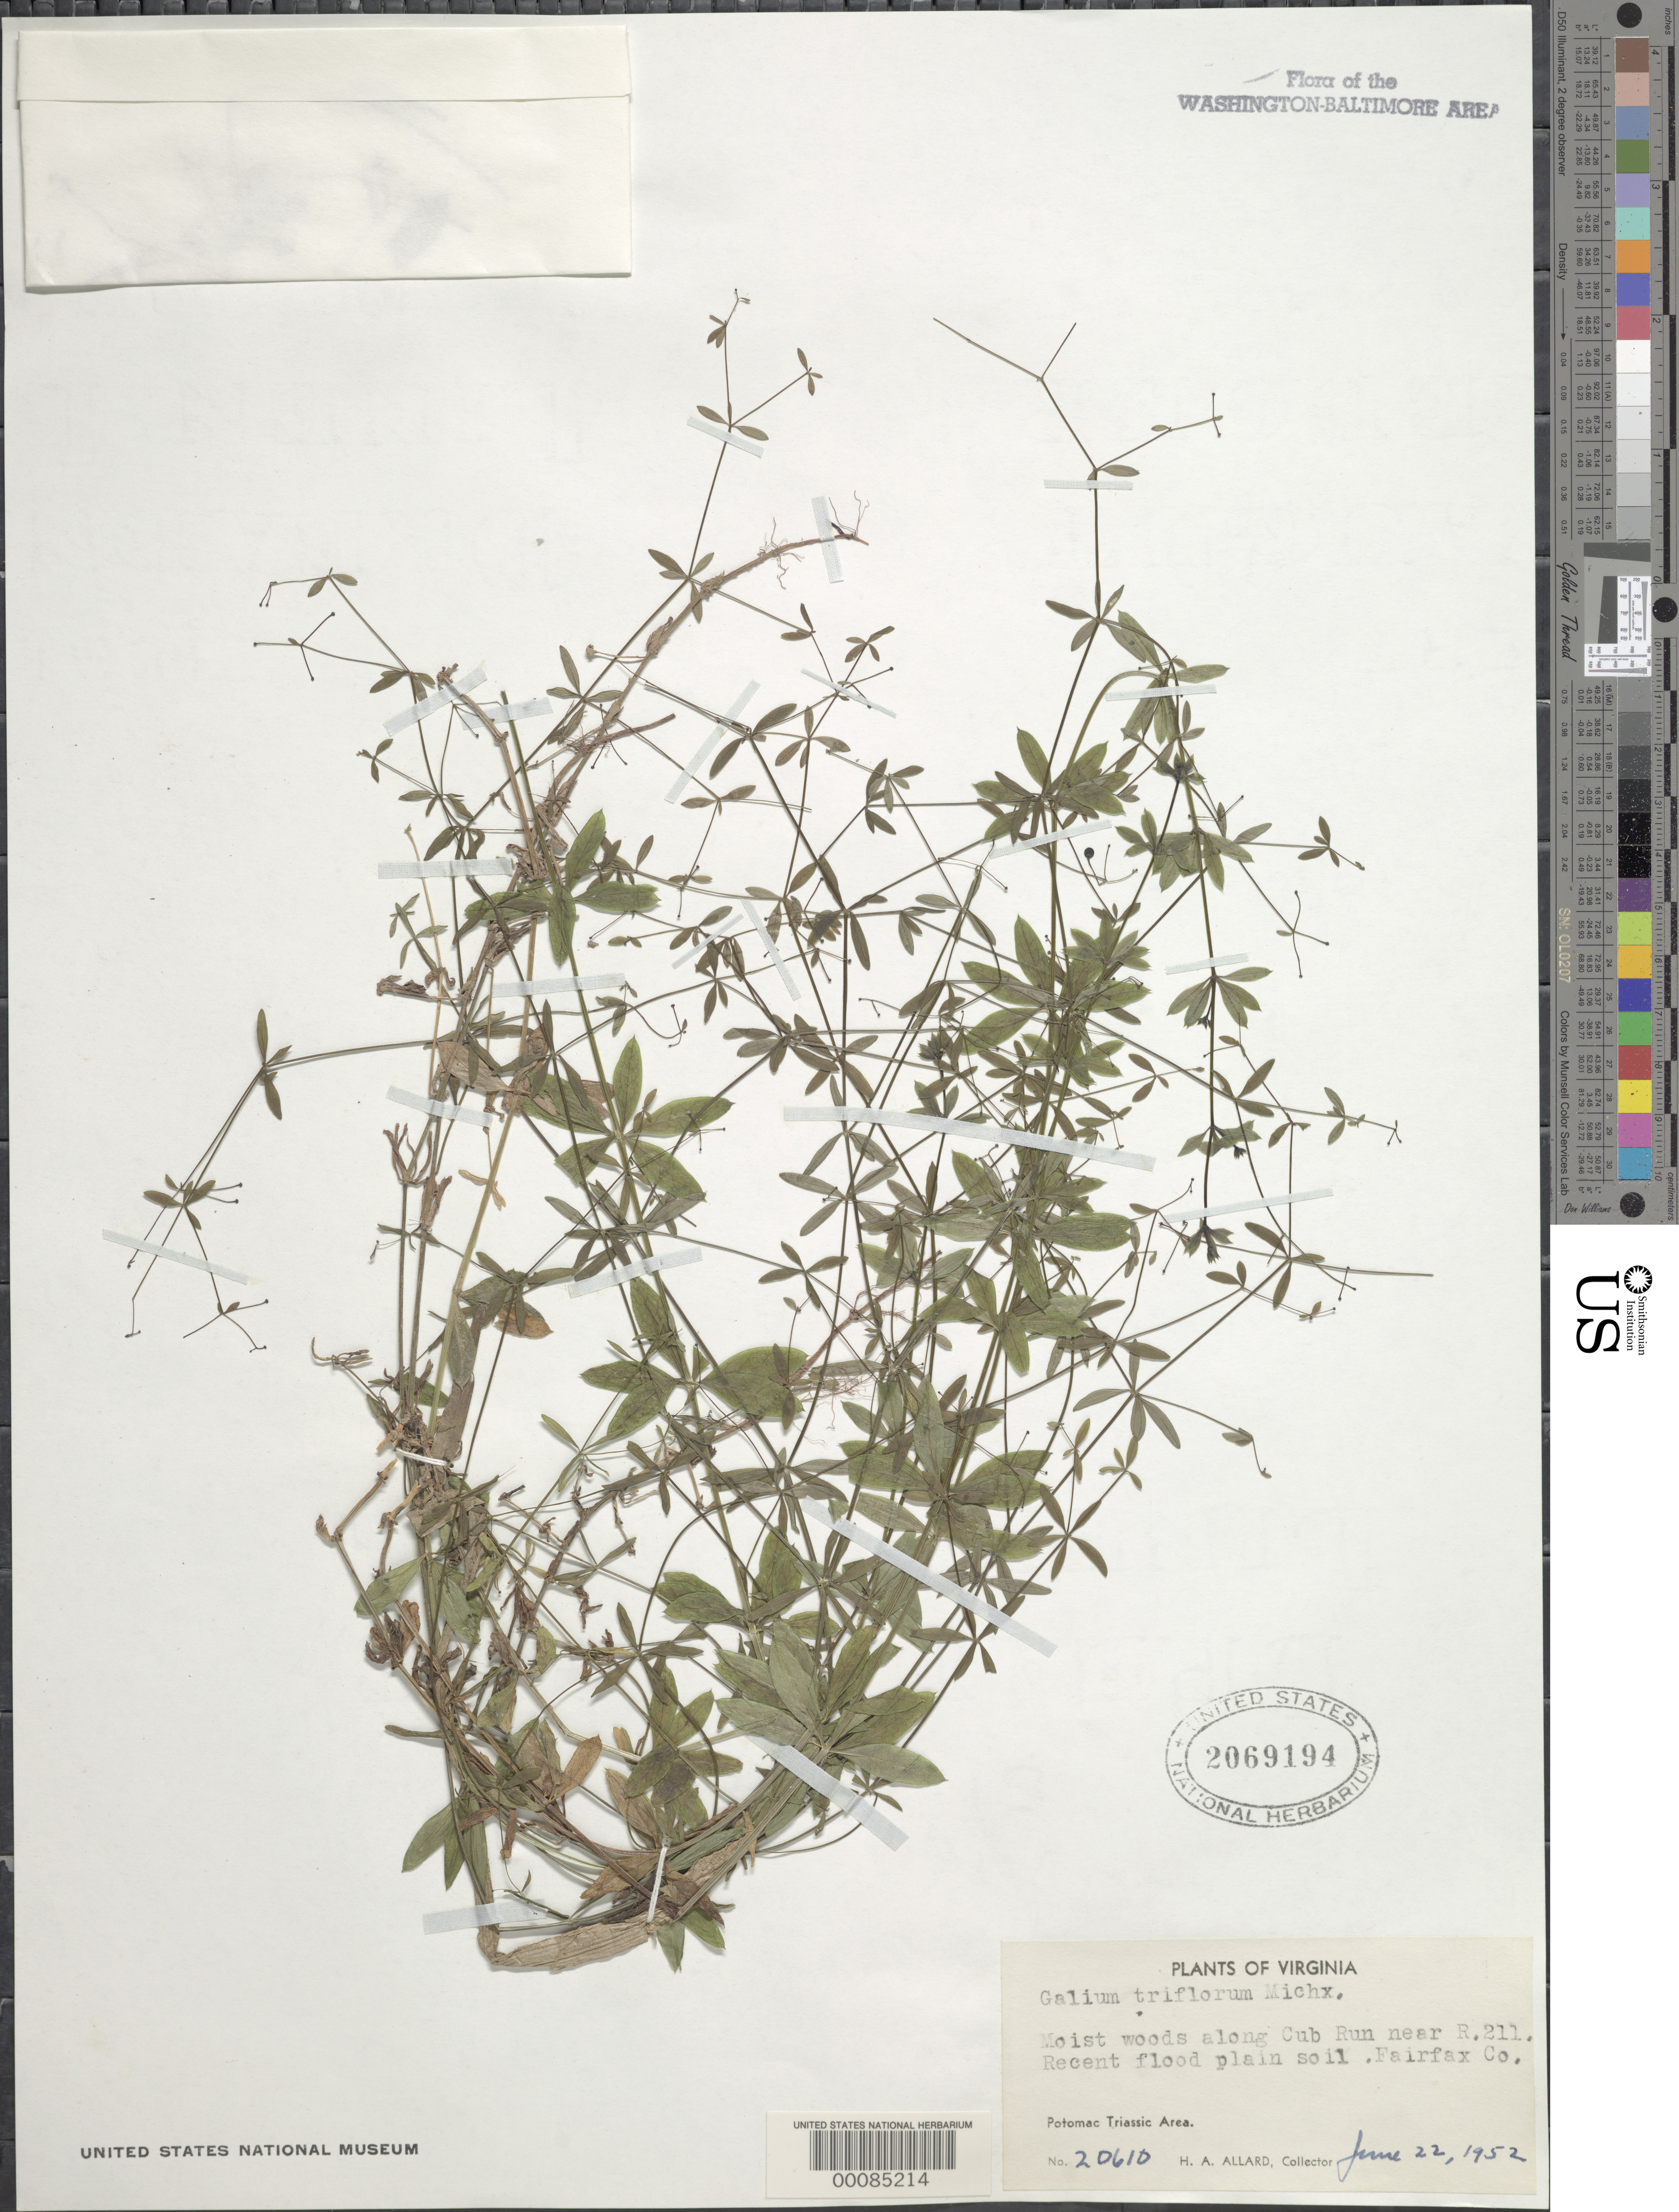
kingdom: Plantae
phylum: Tracheophyta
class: Magnoliopsida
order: Gentianales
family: Rubiaceae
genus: Galium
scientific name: Galium triflorum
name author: Michx.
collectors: H. A. Allard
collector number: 20610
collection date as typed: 22 Jun 1953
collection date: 1953-06-22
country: United States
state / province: Virginia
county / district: Fairfax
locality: Along Cub Run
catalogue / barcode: US 2069194